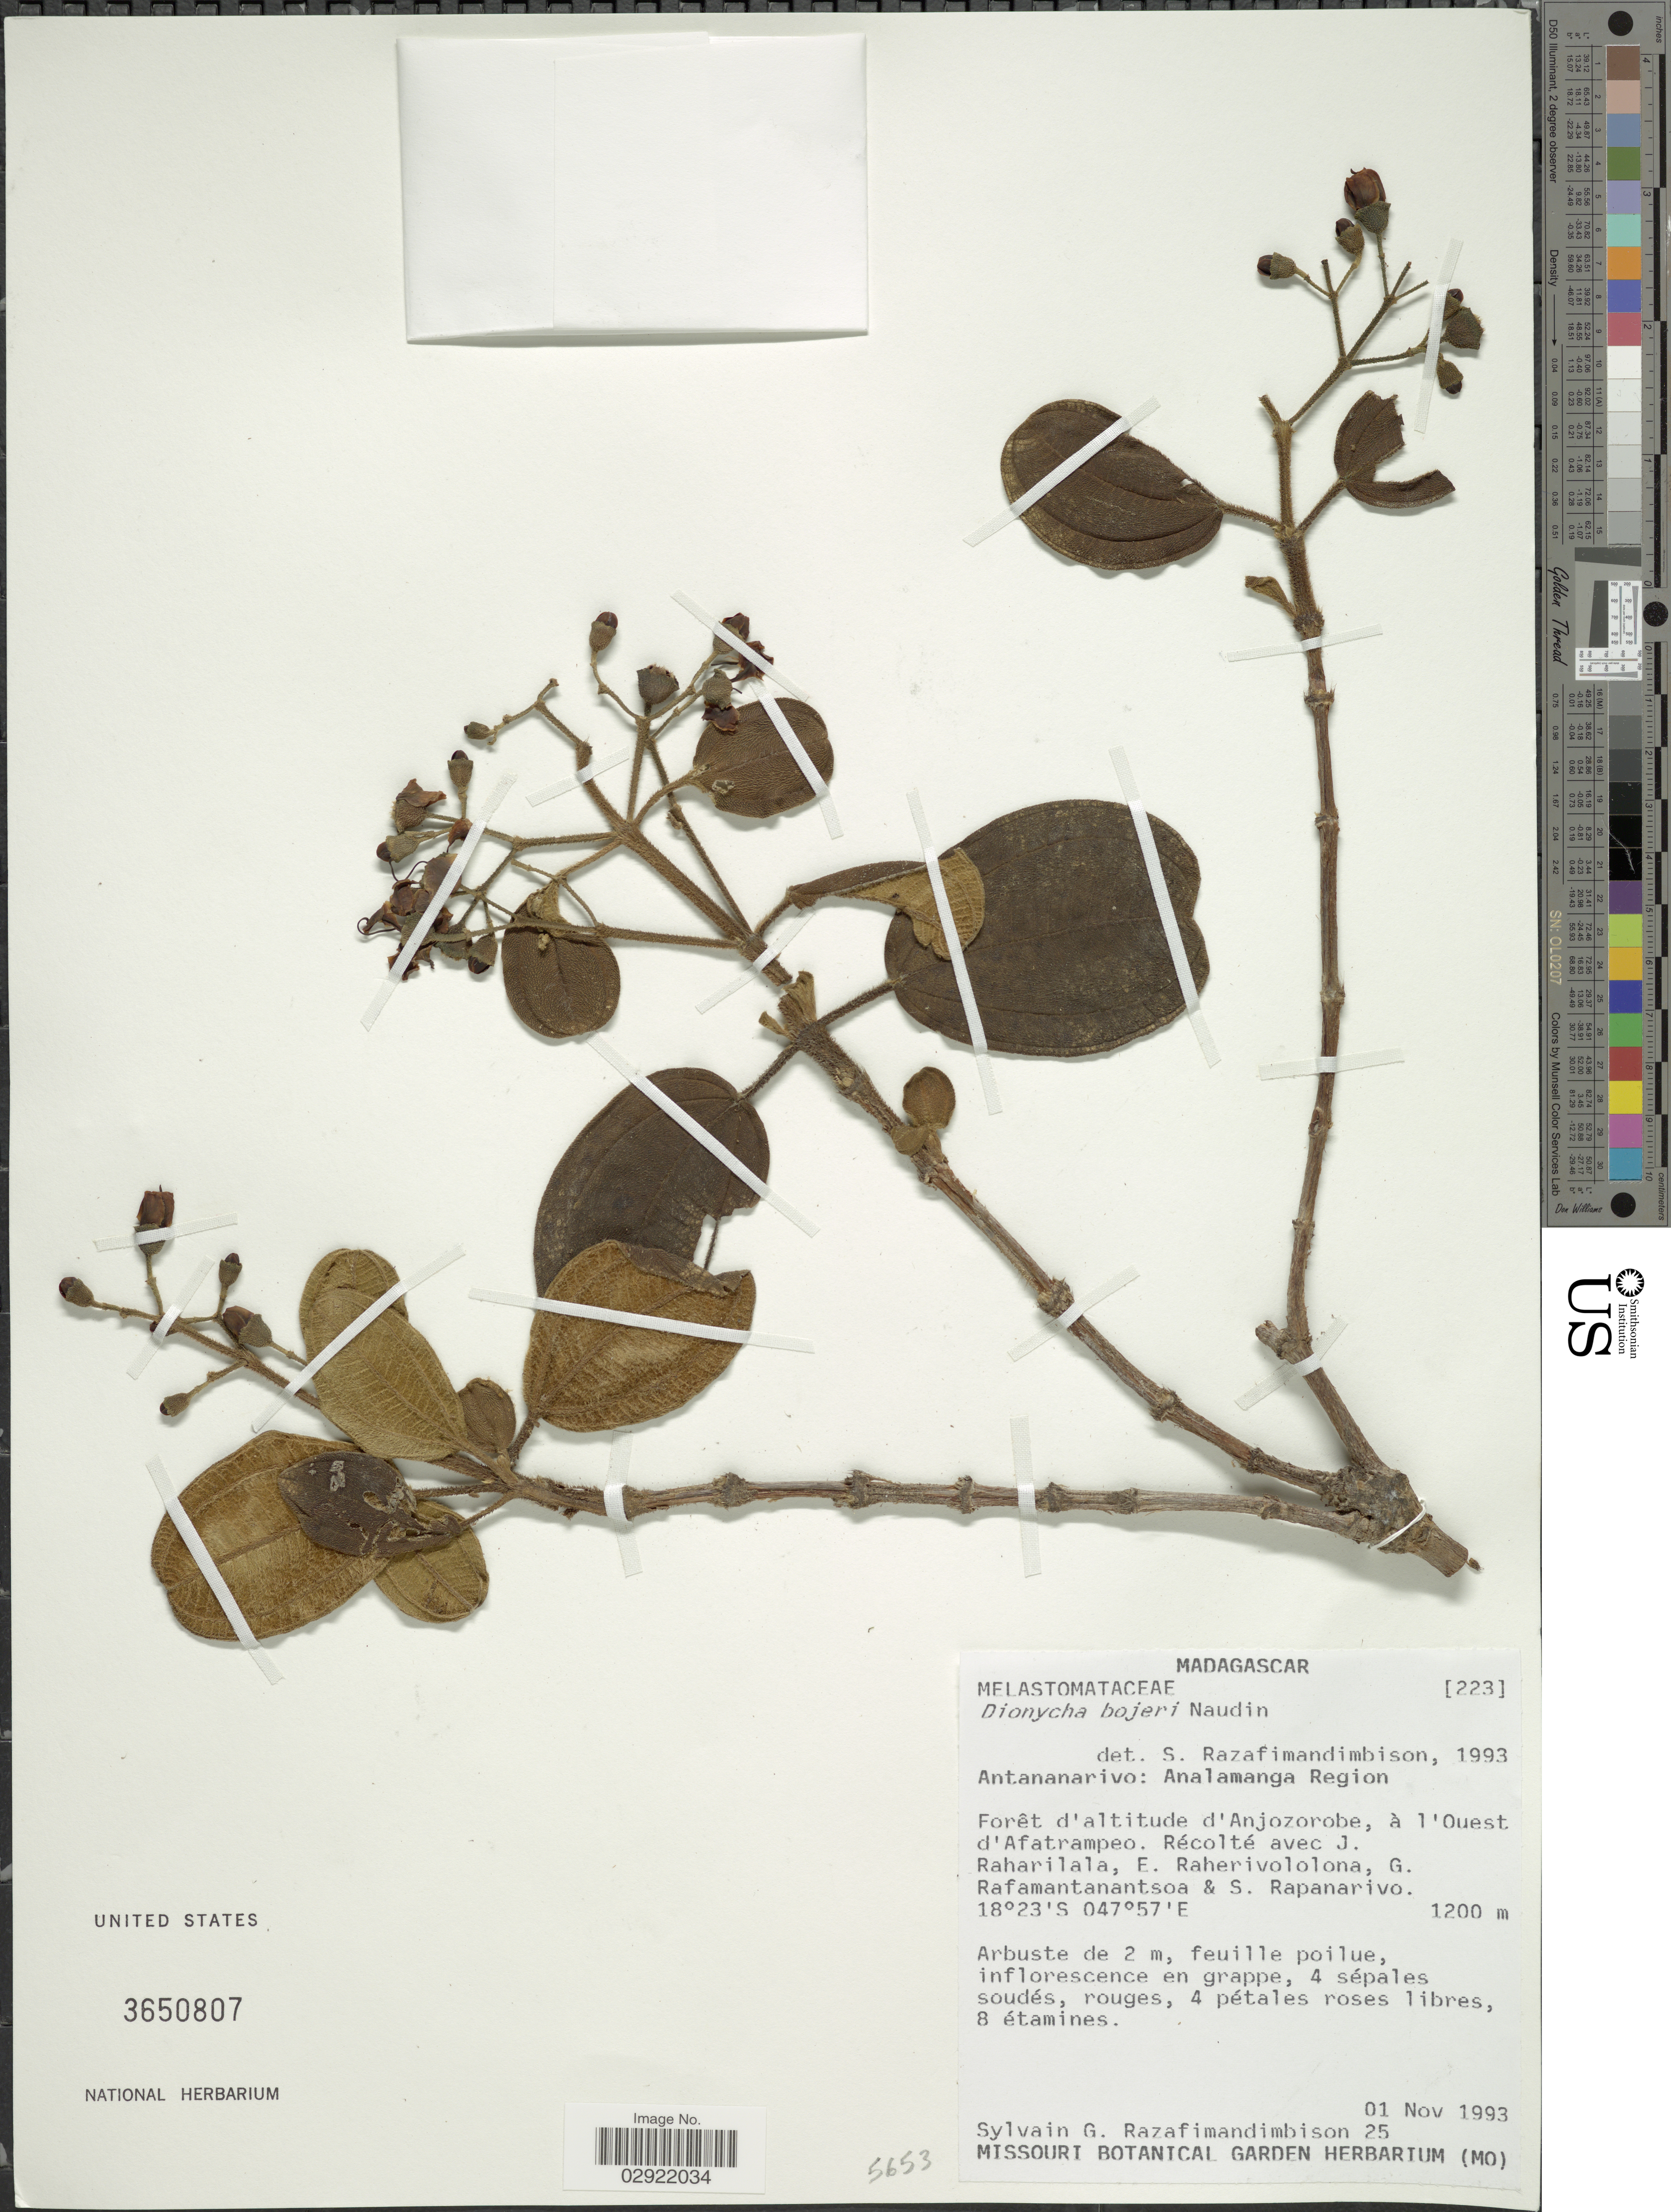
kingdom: Plantae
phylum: Tracheophyta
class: Magnoliopsida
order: Myrtales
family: Melastomataceae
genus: Dionycha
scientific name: Dionycha bojeri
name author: Naudin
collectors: S. Razafimandimbison, J. I. Raharilala, E. Raherivololona, G. Rafamantanantosa & S. Rapanarivo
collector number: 25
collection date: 1993-11-01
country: Madagascar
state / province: Analamanga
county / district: Anjozorobe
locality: Analamanga Region. Forêt d'altitude d'Anjozorobe, à l'Ouest d'Afatrampeo.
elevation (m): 1200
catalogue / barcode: US 3650807